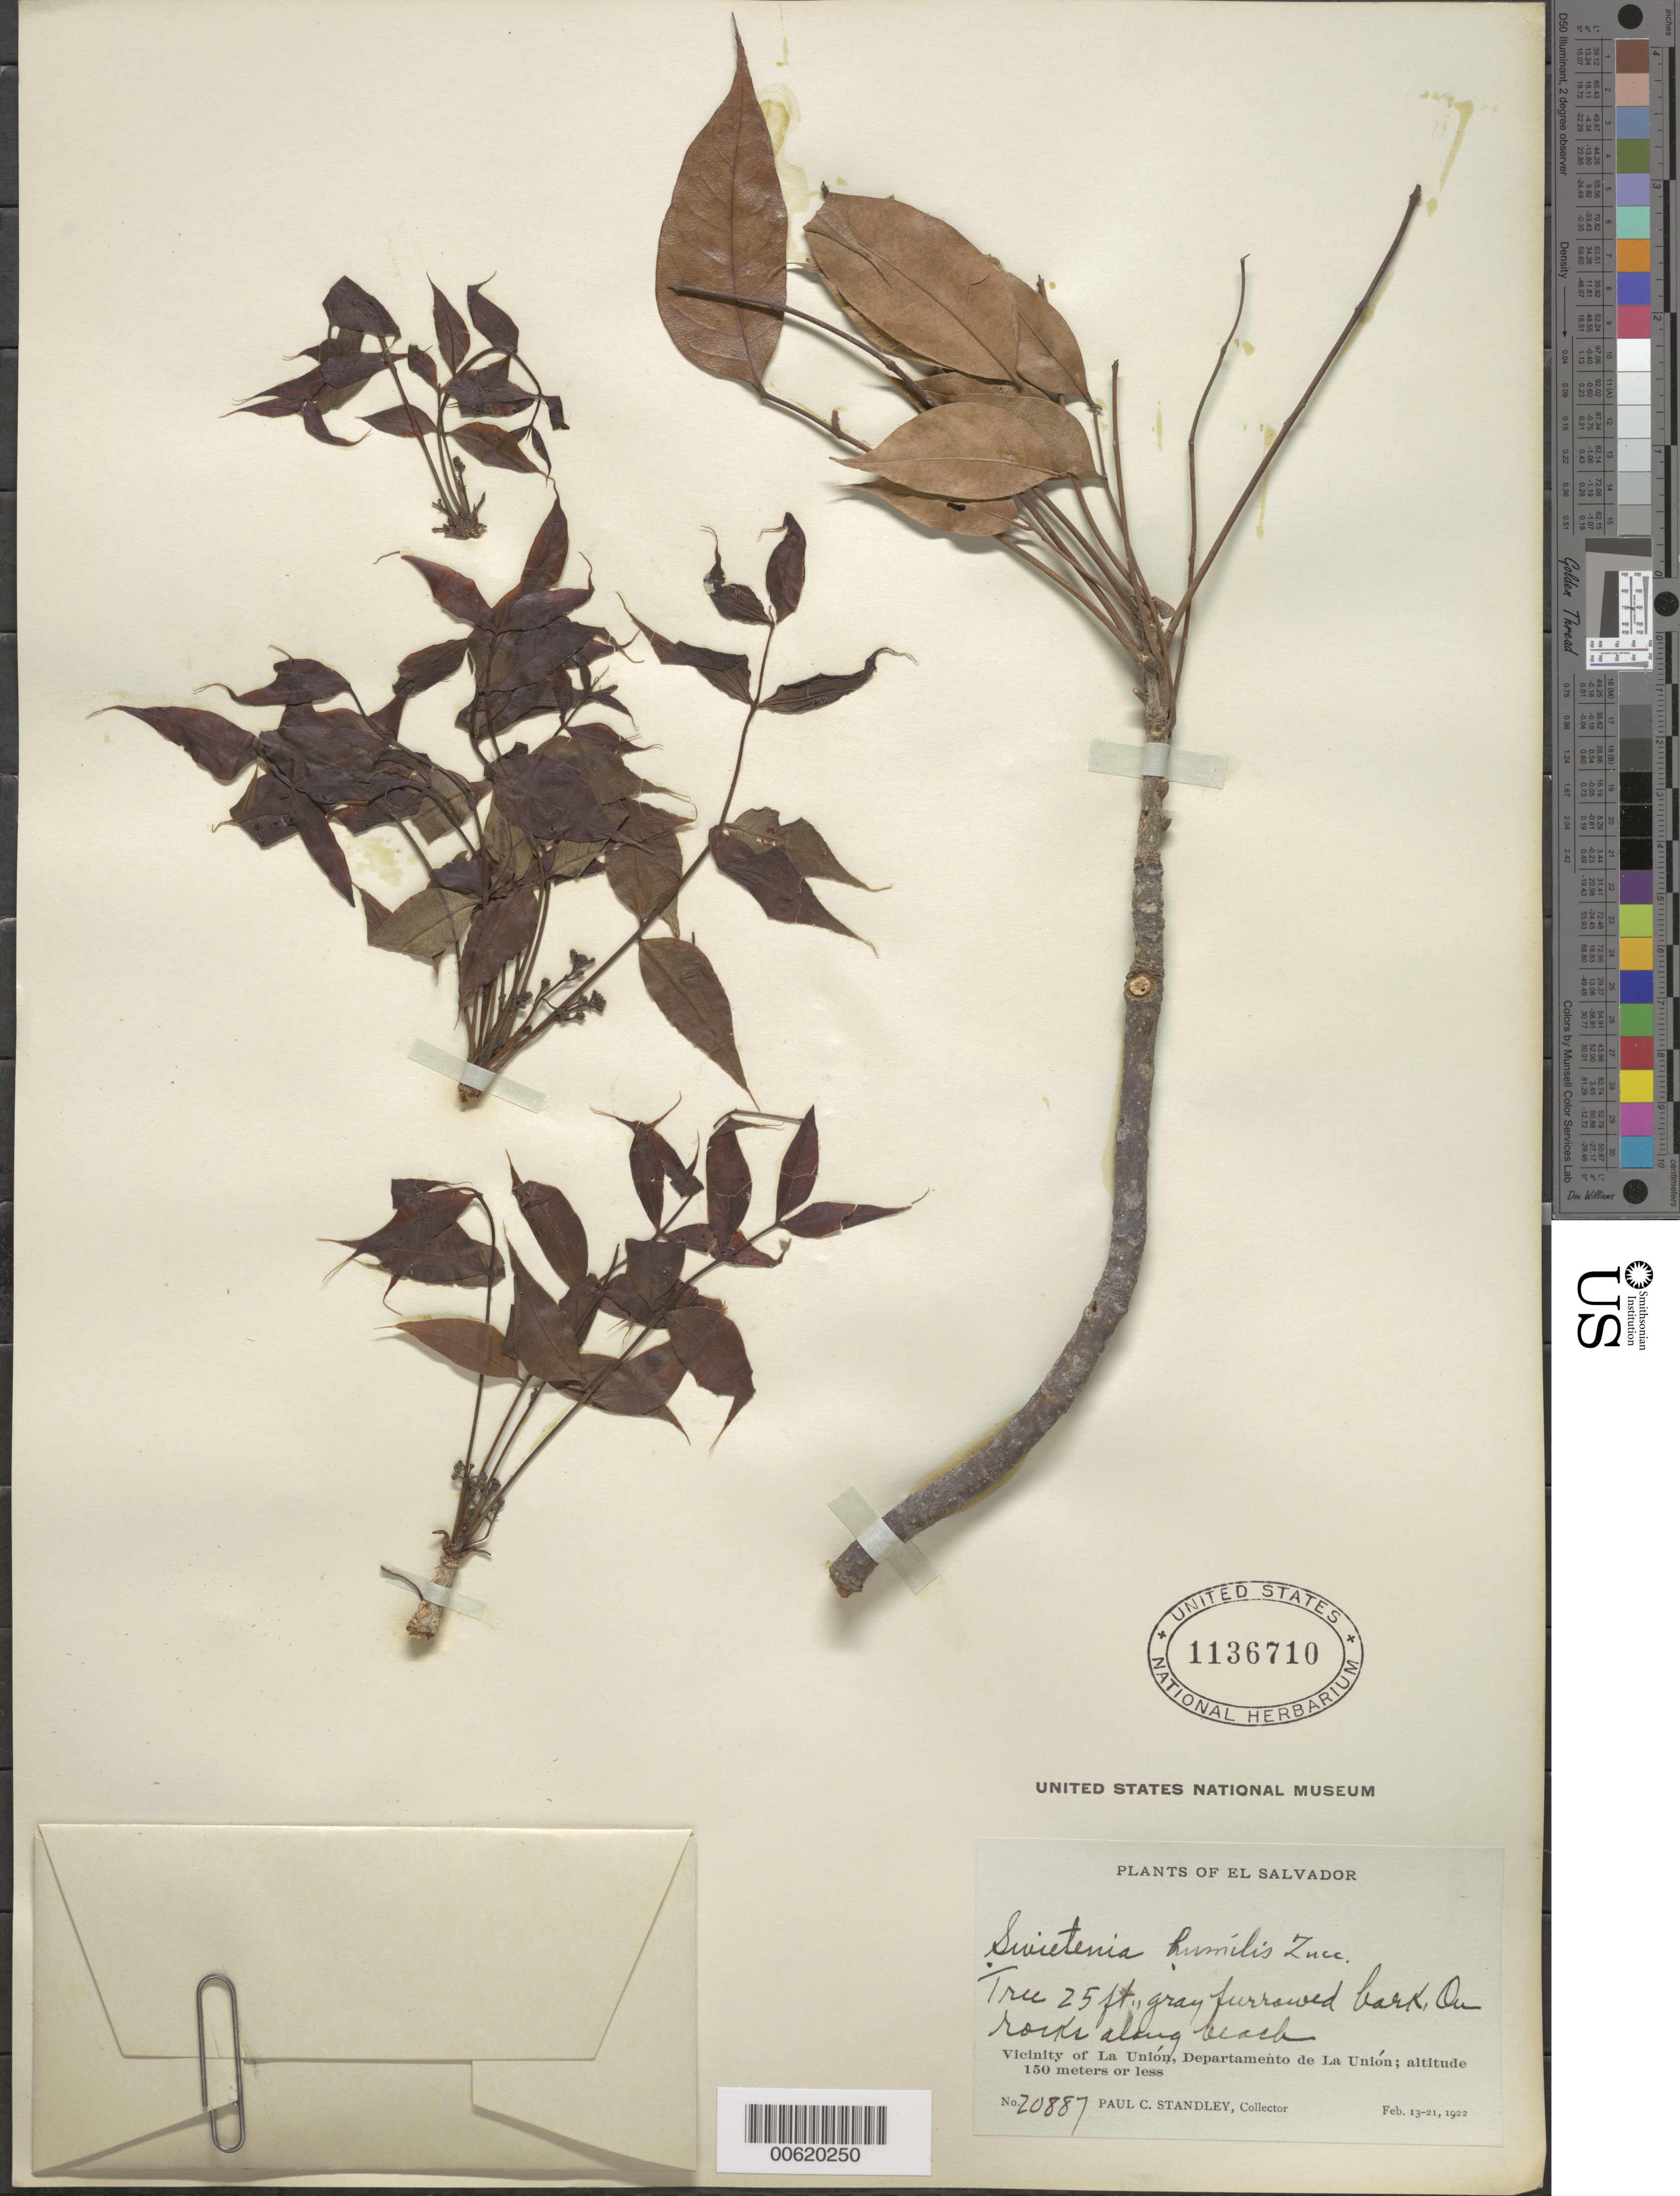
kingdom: Plantae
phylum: Tracheophyta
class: Magnoliopsida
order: Sapindales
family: Meliaceae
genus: Swietenia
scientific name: Swietenia humilis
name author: Zucc.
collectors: P. C. Standley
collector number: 20887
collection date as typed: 13 Feb 1922 to 21 Feb 1922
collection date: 1922-02-13/1922-02-21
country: El Salvador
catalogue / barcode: US 1136710